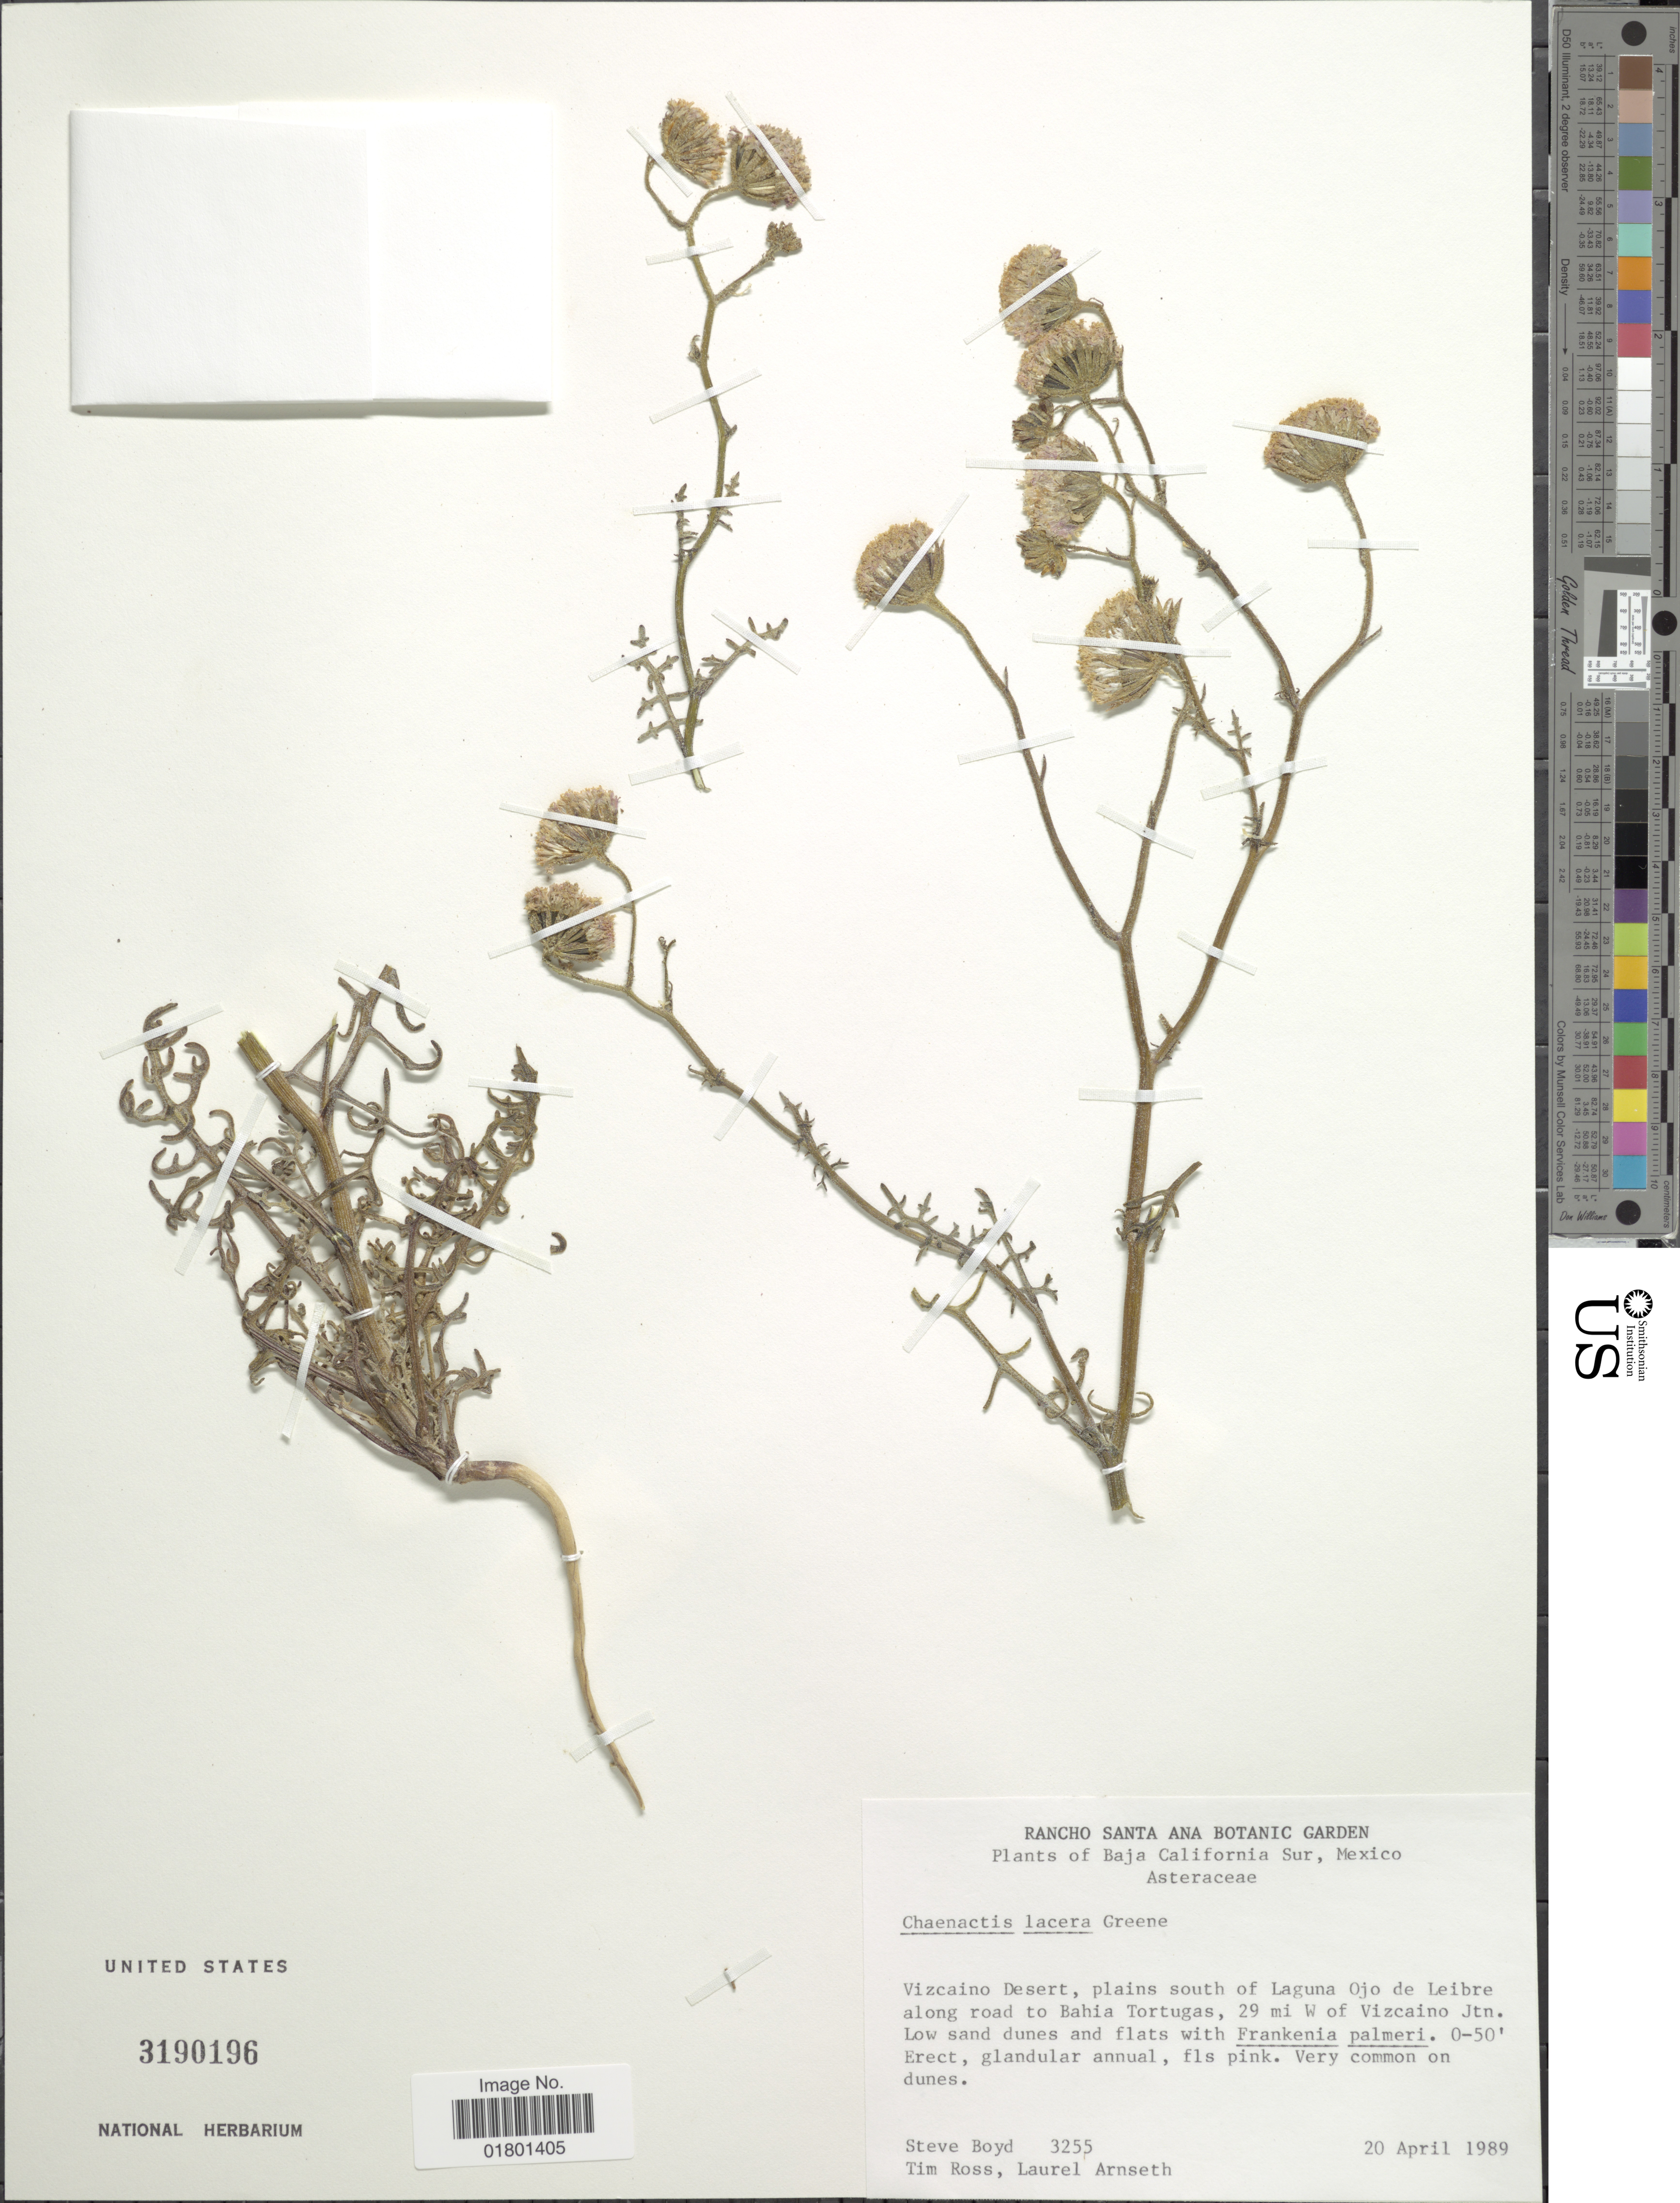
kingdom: Plantae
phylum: Tracheophyta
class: Magnoliopsida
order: Asterales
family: Asteraceae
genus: Chaenactis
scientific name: Chaenactis lacera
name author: Greene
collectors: S. Boyd, T. Ross & L. Arnseth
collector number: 3255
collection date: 1989-04-20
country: Mexico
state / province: Baja California Sur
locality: Vizcaino Desert, plains south of Laguna Ojo de Leibre along road to Bahia Tortugas, 29 mi W of Vizcaino Jtn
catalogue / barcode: US 3190196